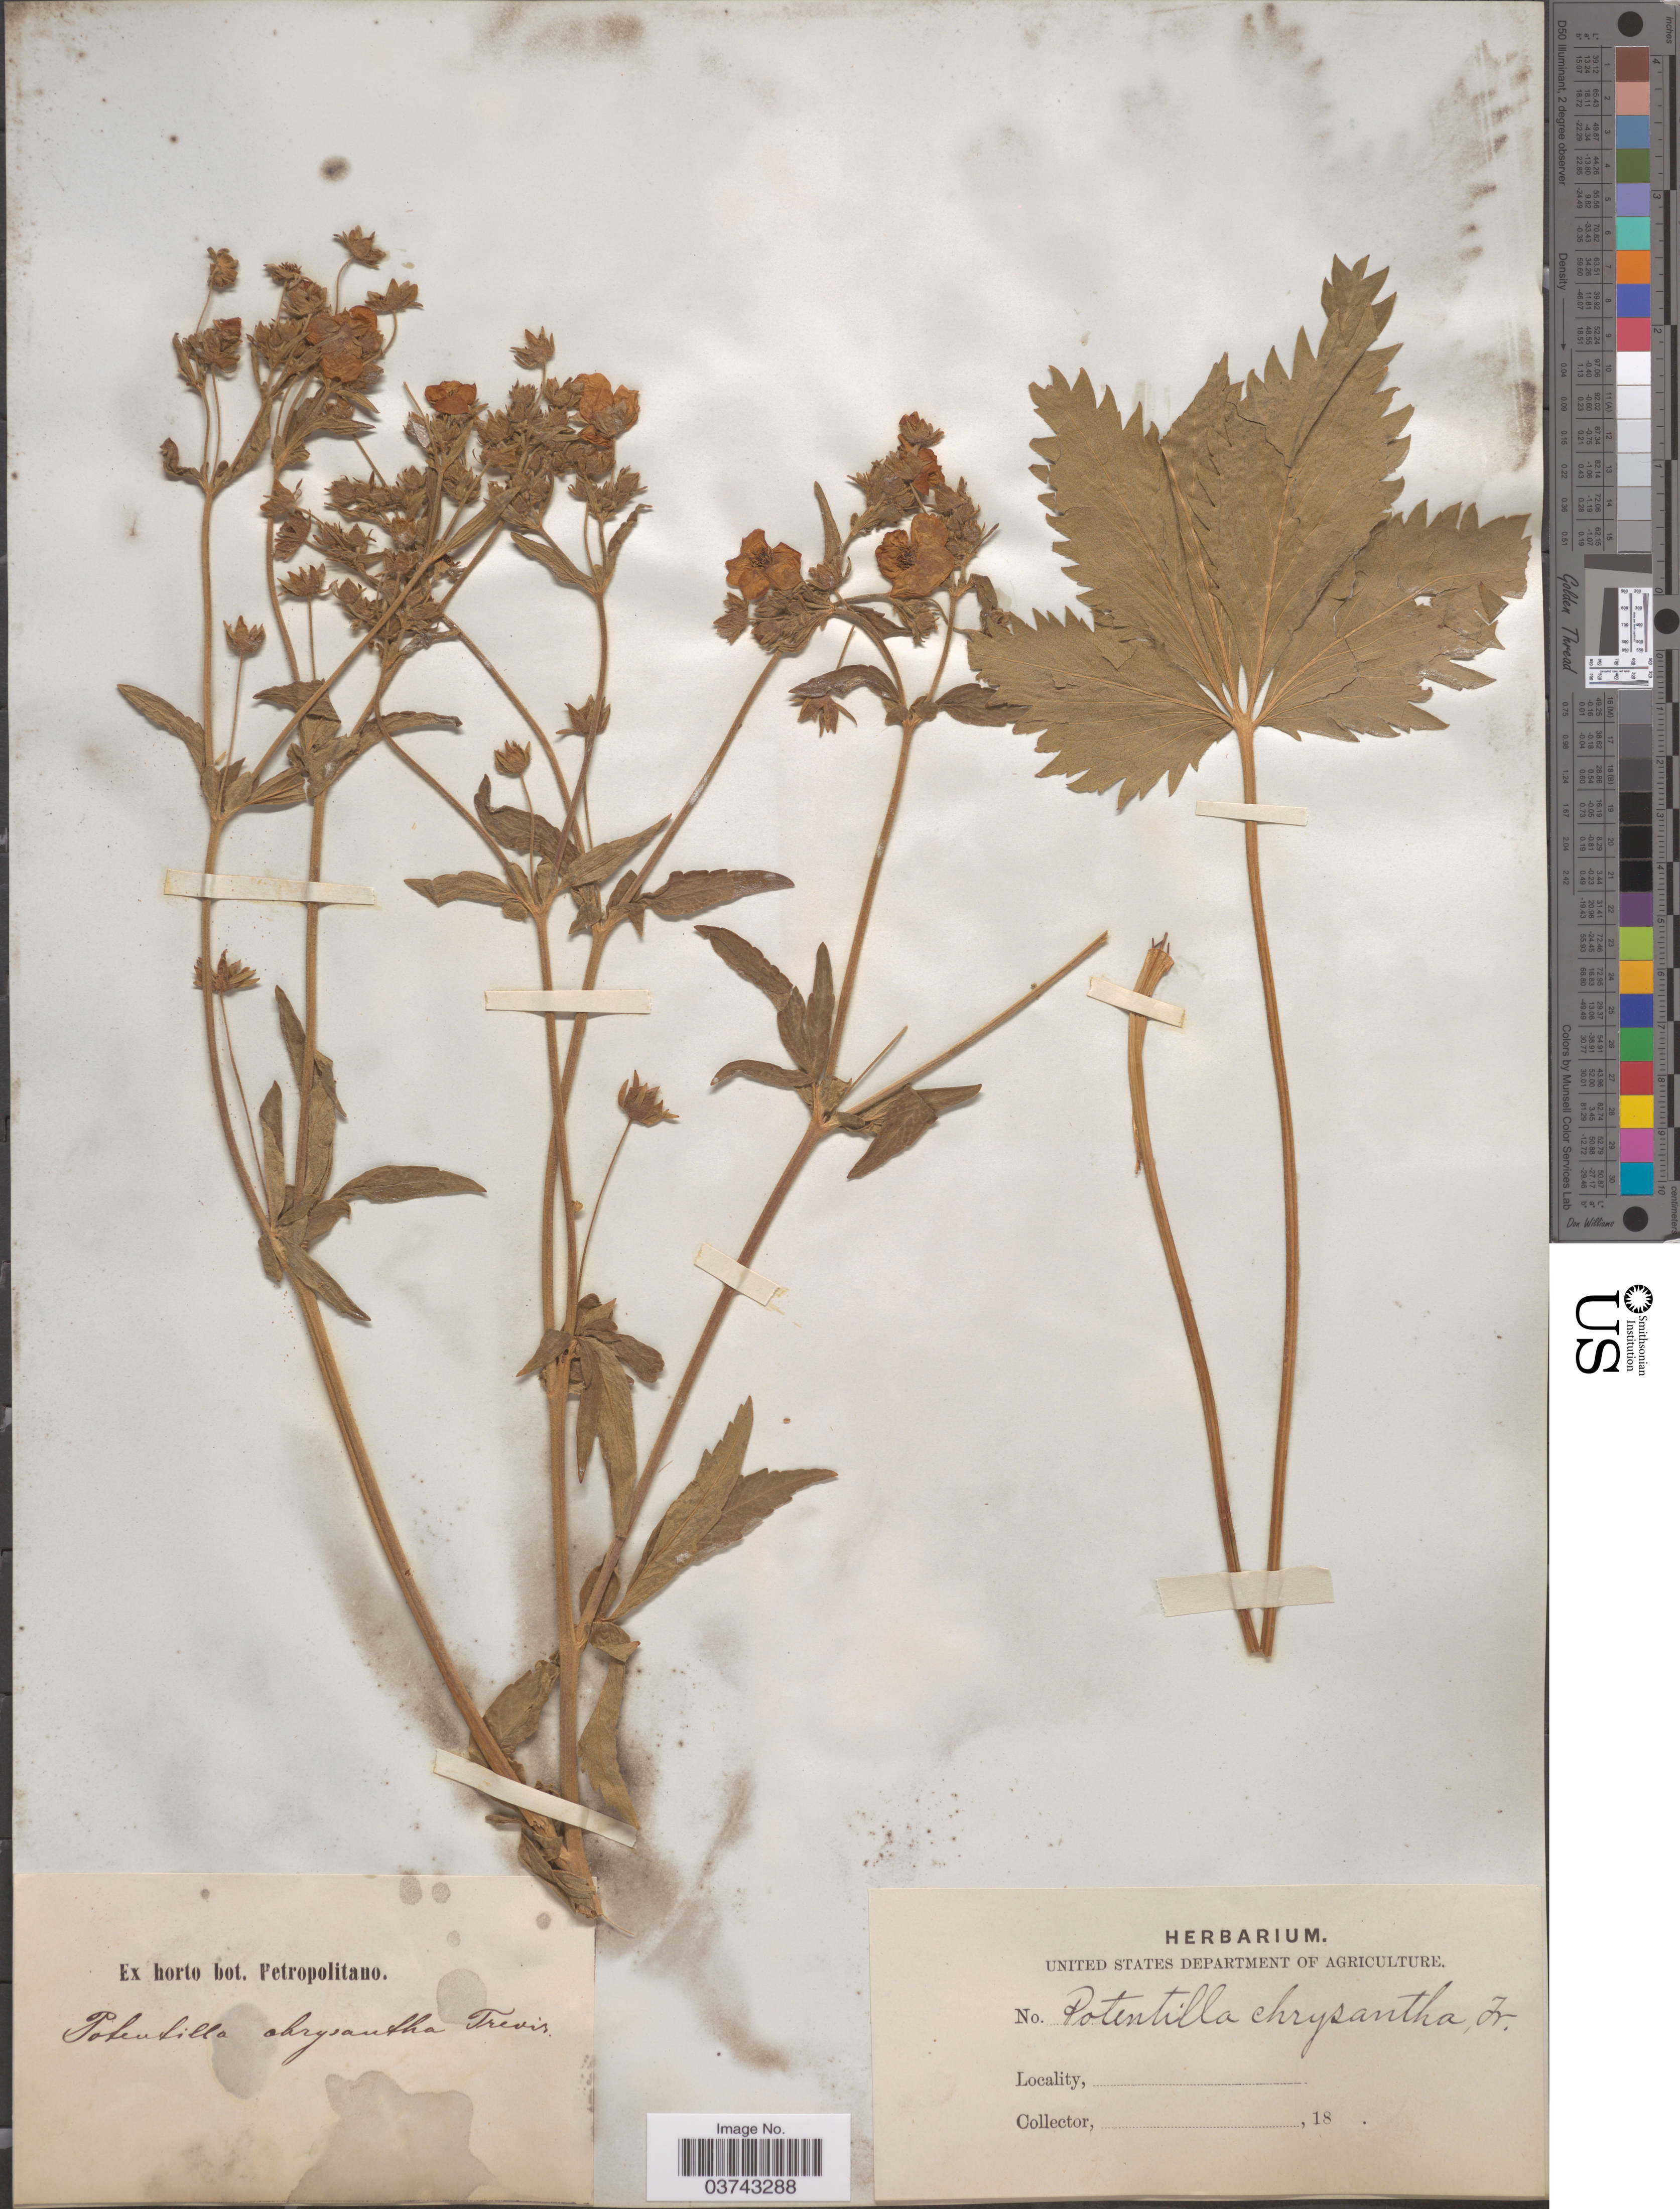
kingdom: Plantae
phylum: Tracheophyta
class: Magnoliopsida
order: Rosales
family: Rosaceae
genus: Potentilla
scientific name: Potentilla chrysantha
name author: Trevis.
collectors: ex Horto Bot. Petropolitano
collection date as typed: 18